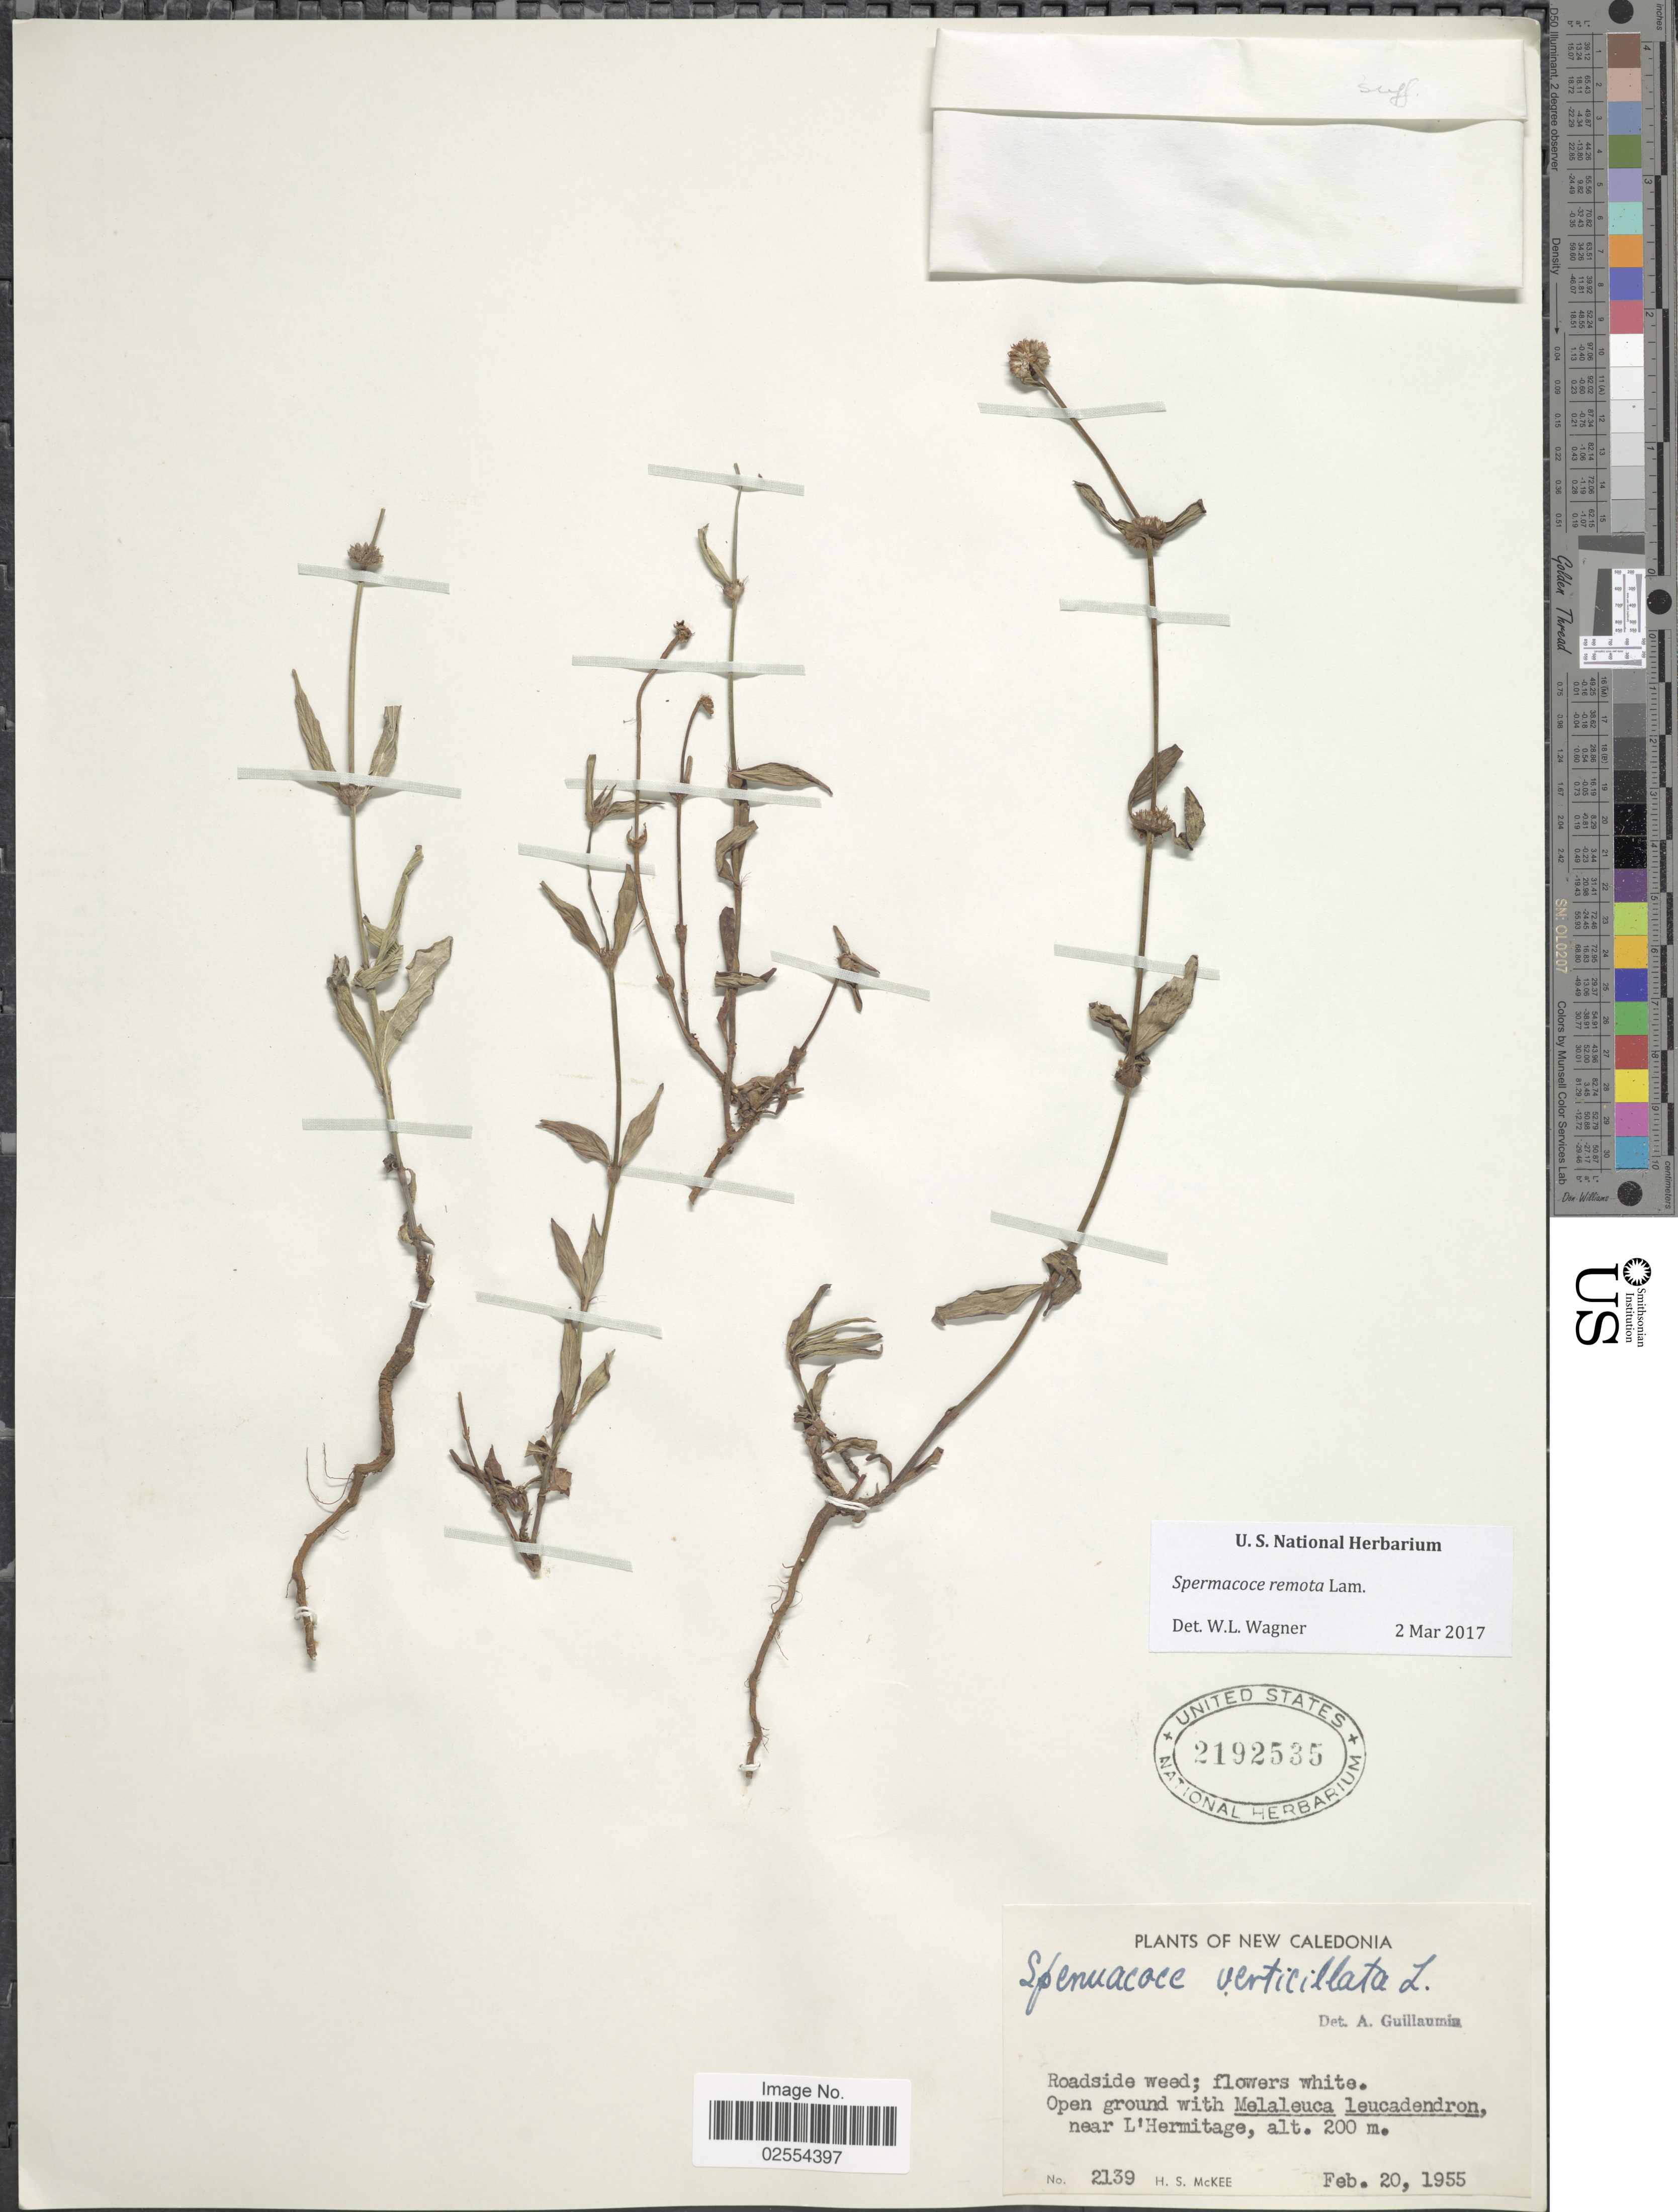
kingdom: Plantae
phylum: Tracheophyta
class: Magnoliopsida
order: Gentianales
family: Rubiaceae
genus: Spermacoce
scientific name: Spermacoce remota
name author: Lam.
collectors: H. S. McKee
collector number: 2139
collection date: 1955-02-20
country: New Caledonia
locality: Roadside weed; Open ground, near L'Hermitage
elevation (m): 200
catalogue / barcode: US 2192535